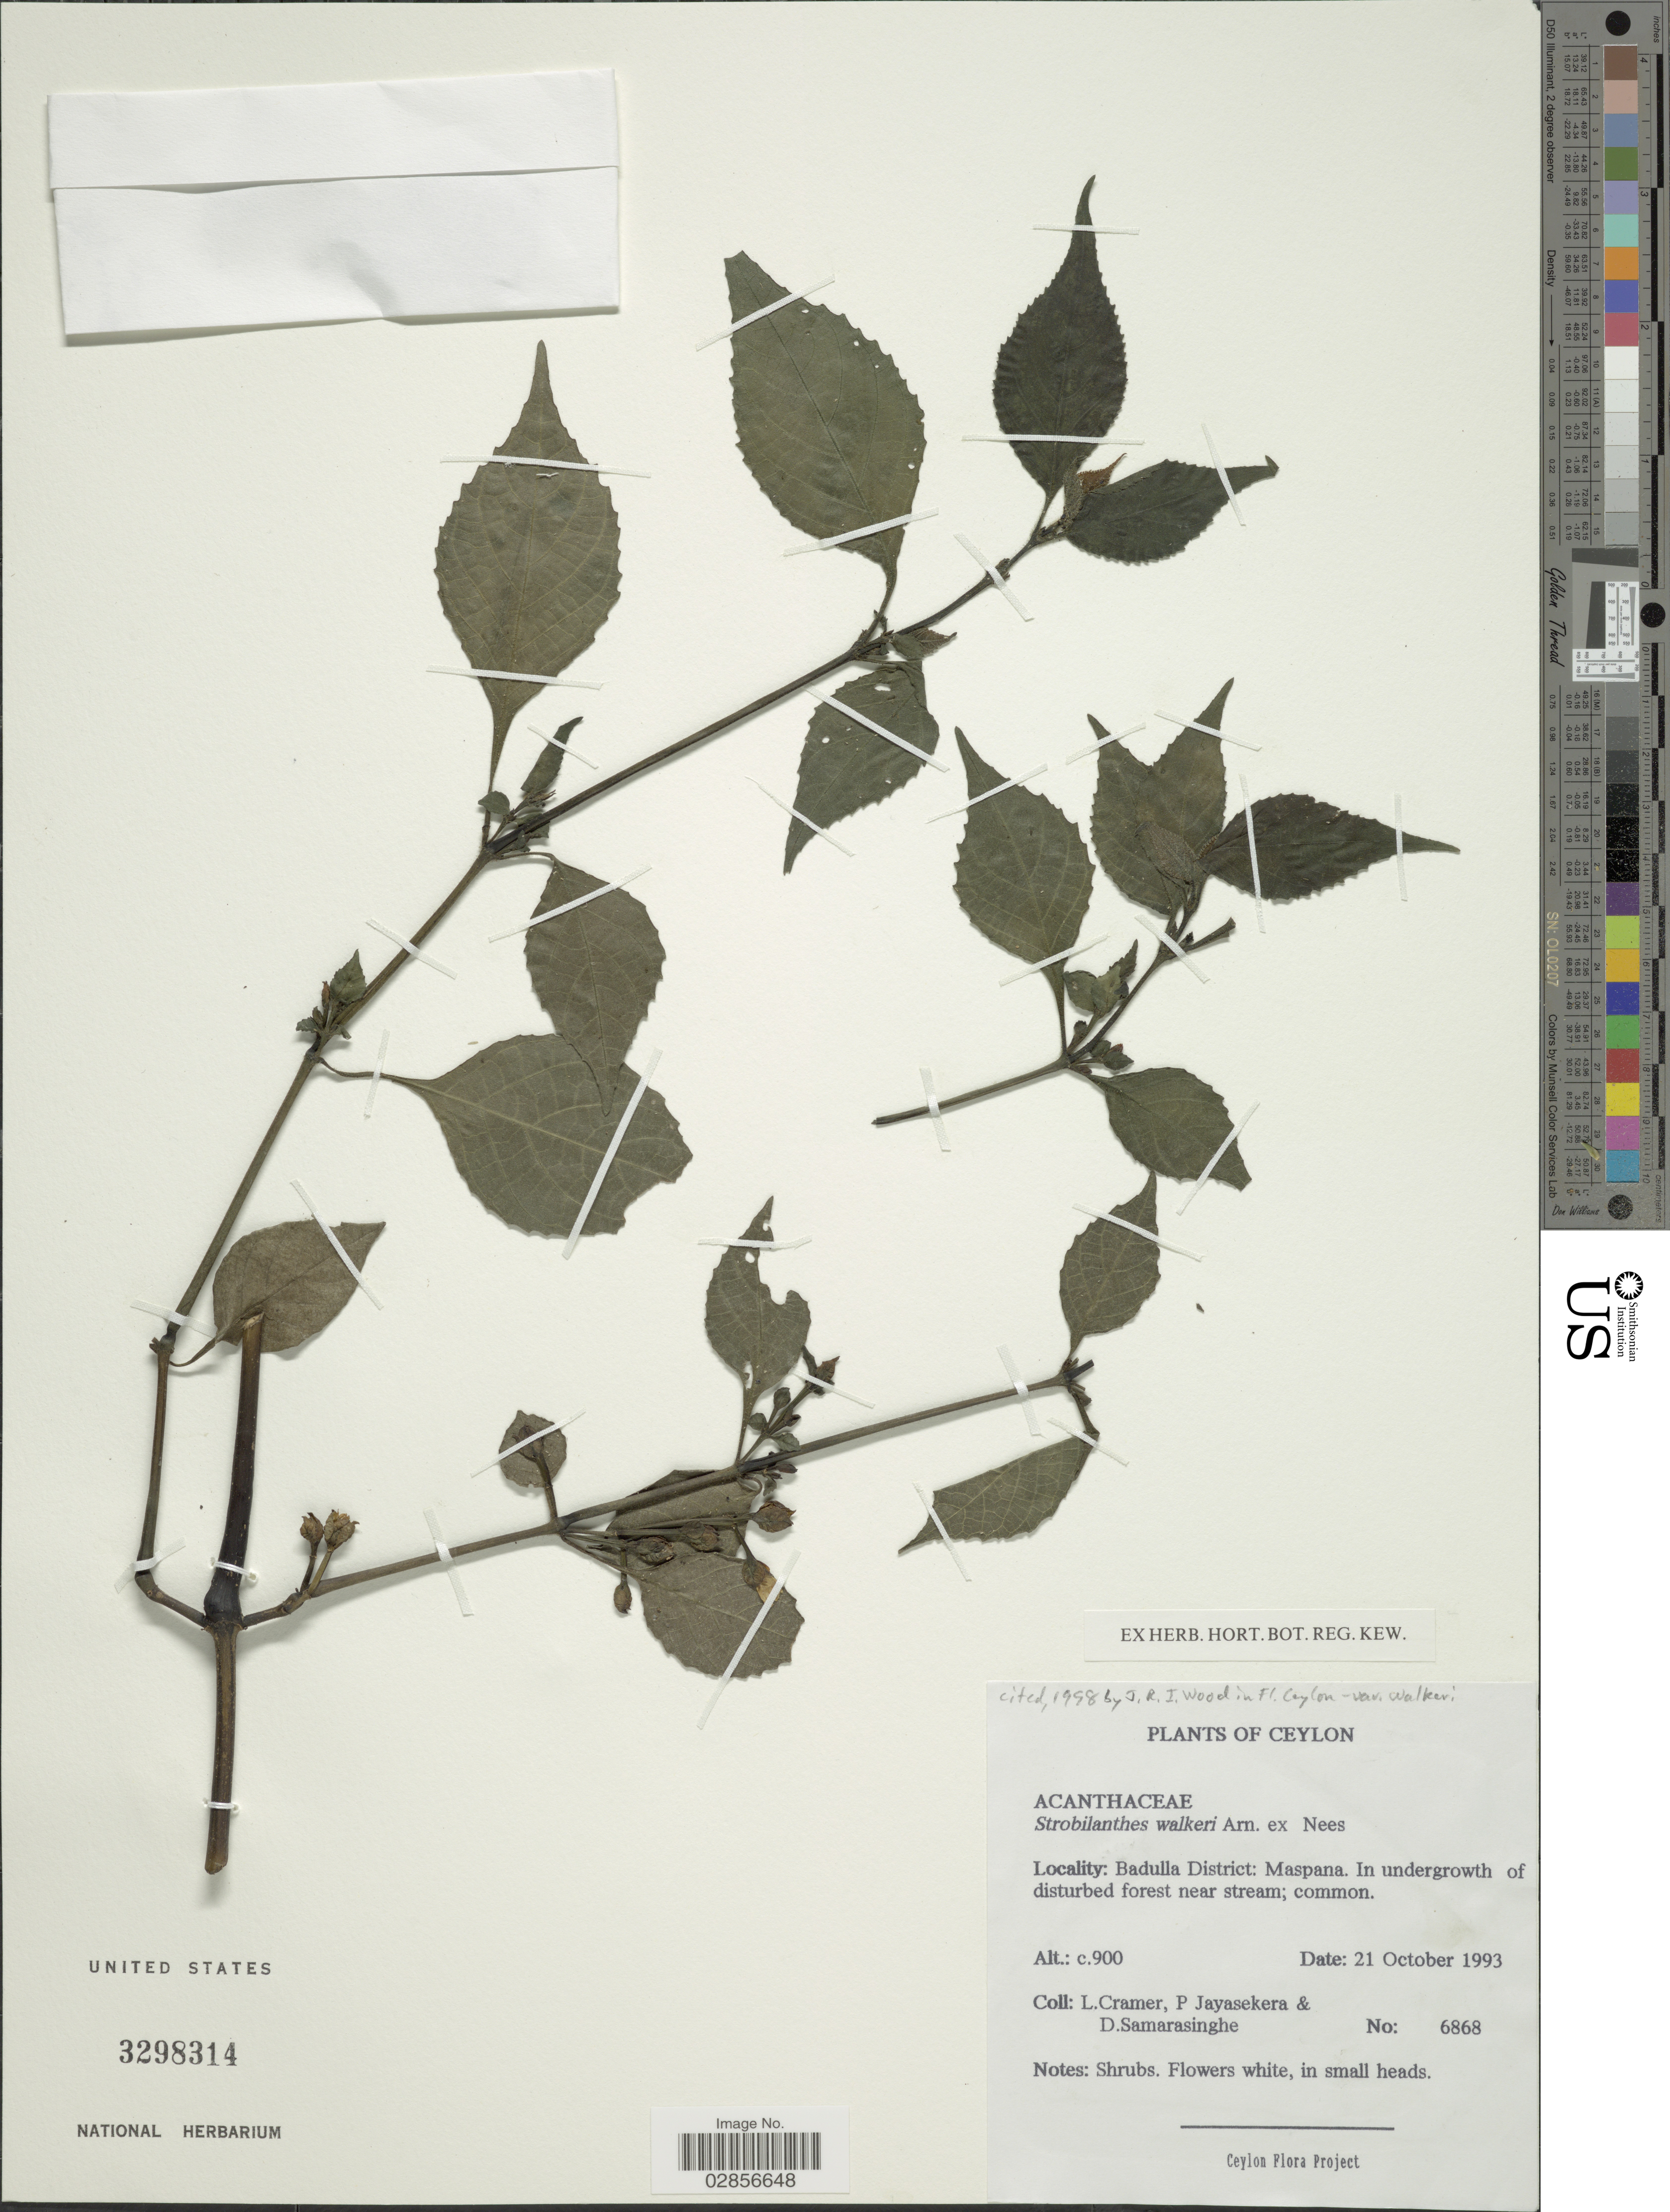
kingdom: Plantae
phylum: Tracheophyta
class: Magnoliopsida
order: Lamiales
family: Acanthaceae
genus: Strobilanthes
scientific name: Strobilanthes walkeri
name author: Arn.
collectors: L. H. Cramer, P. Jayasekera & D. Samarsinghe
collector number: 6868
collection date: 1993-10-21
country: Sri Lanka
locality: Ceylon, Badulla District: Maspana.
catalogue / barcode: US 3298314